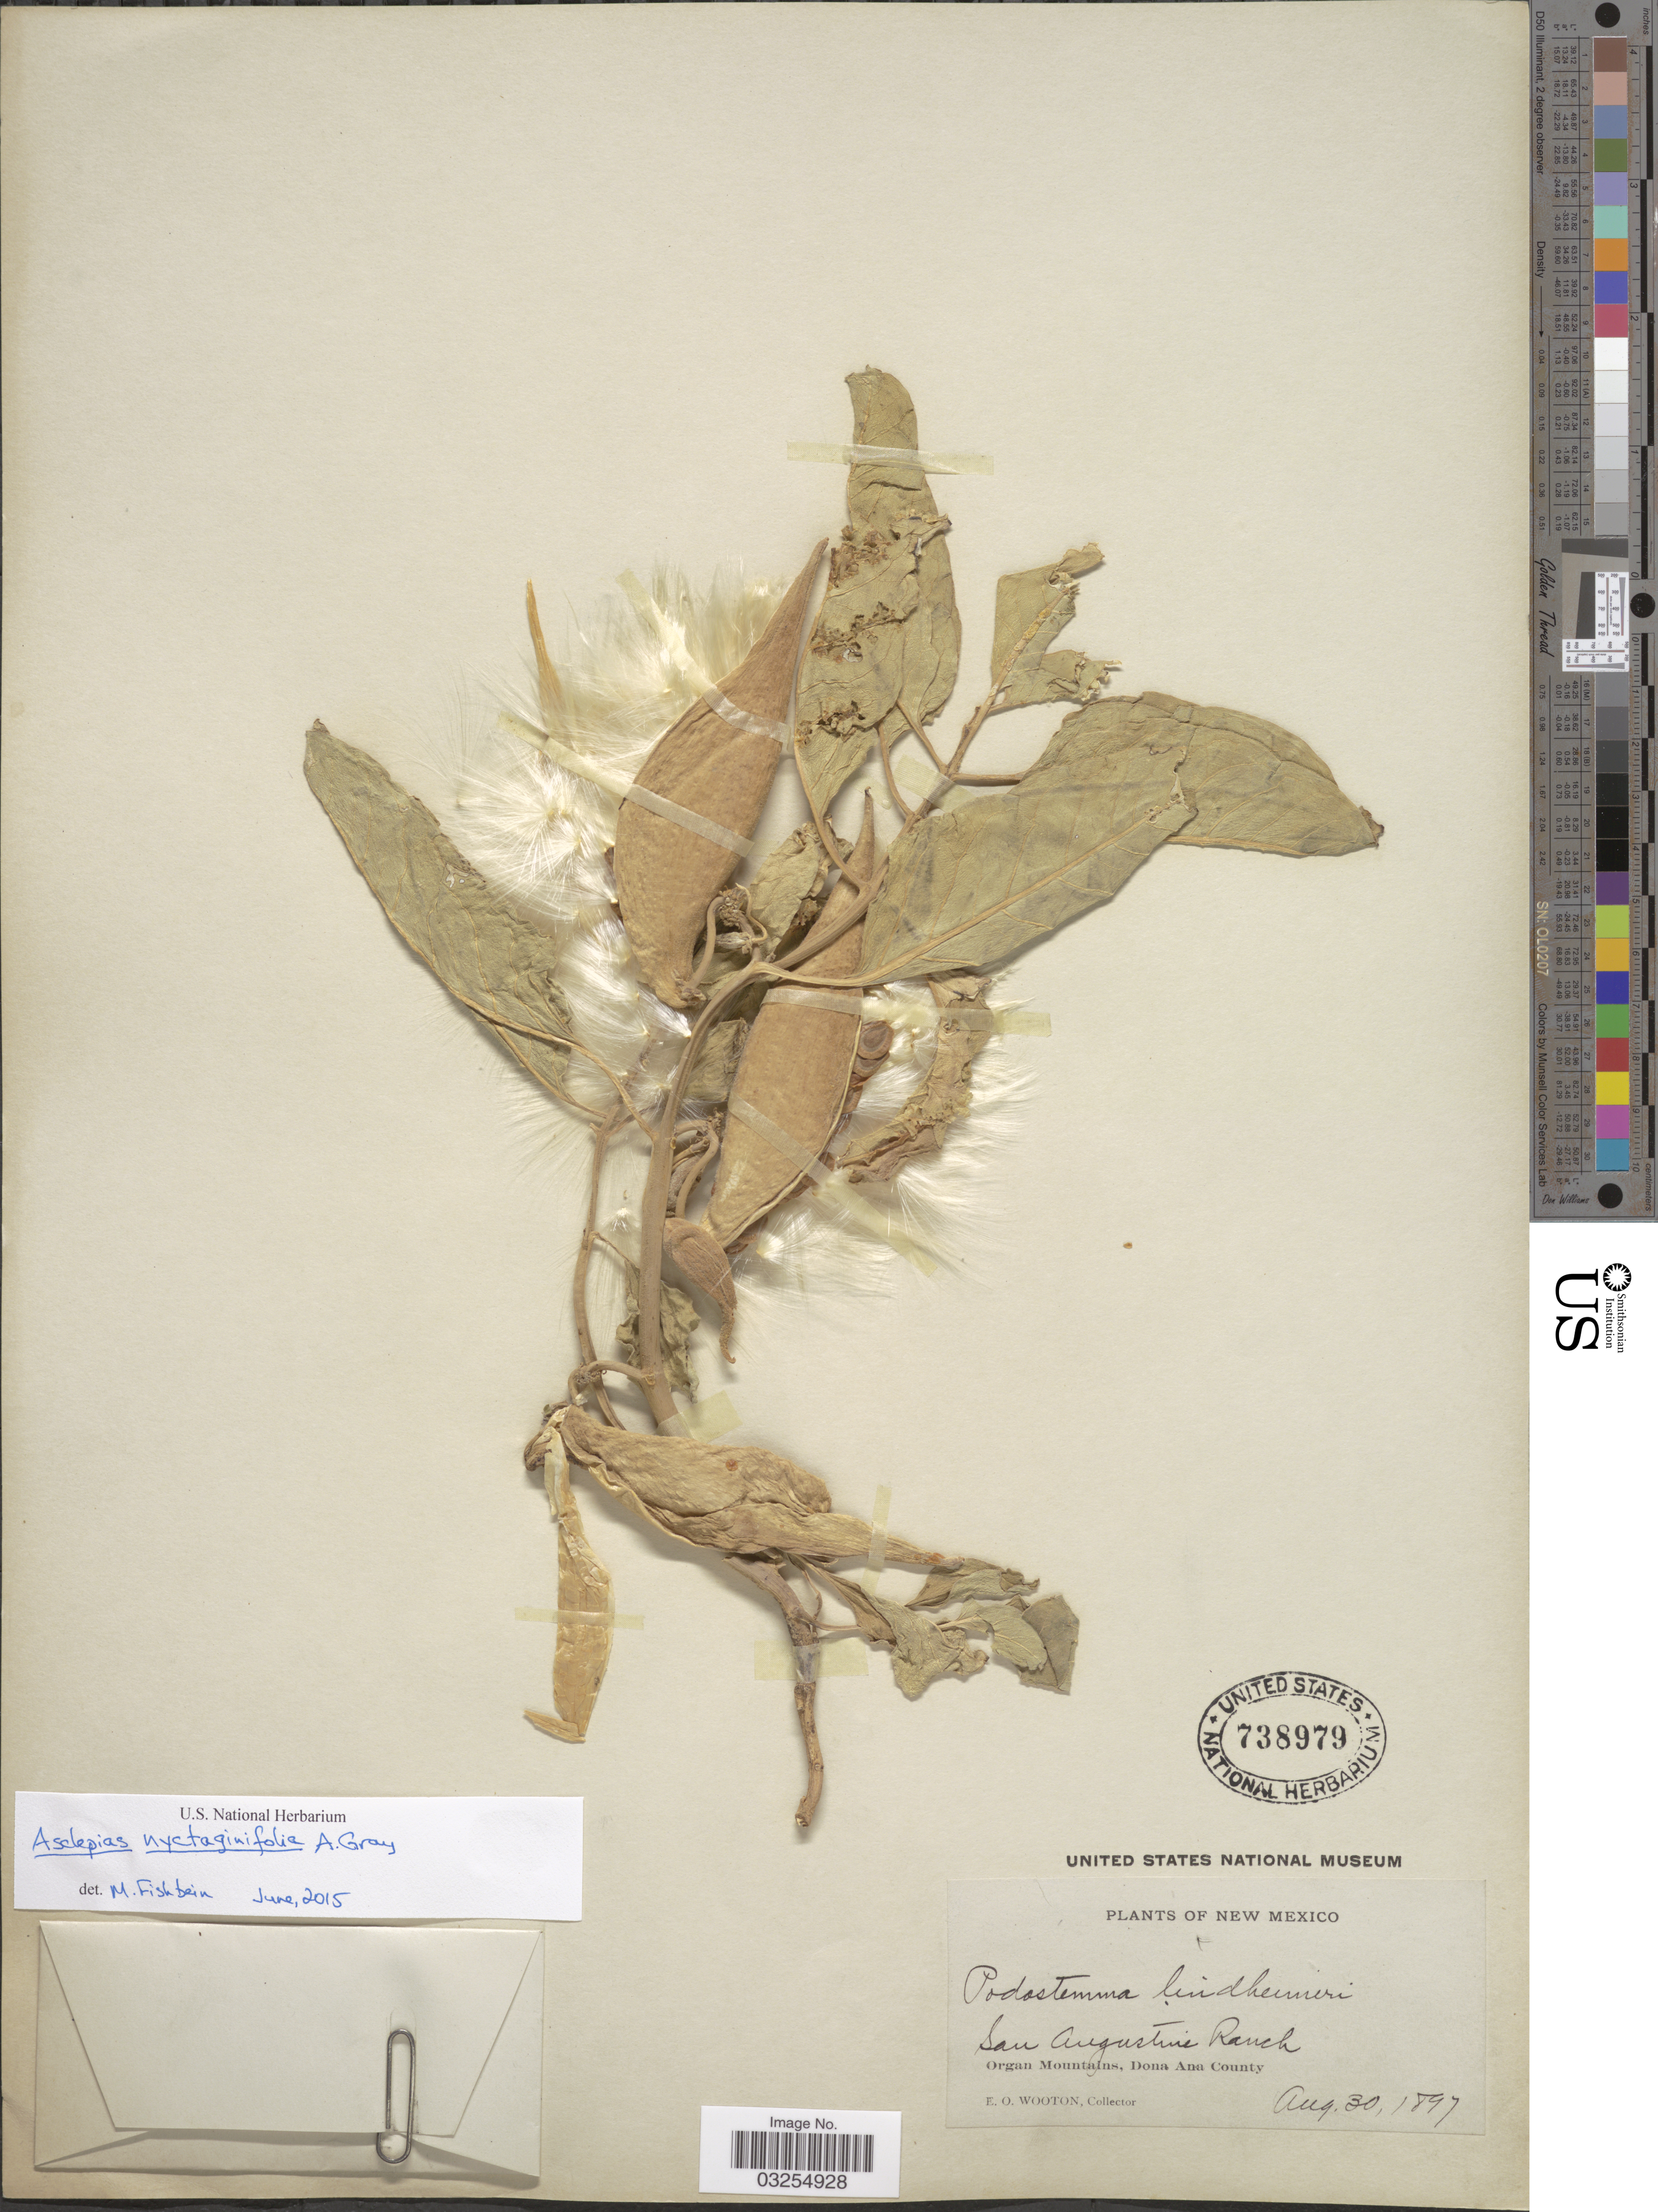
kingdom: Plantae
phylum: Tracheophyta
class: Magnoliopsida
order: Gentianales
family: Apocynaceae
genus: Asclepias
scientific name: Asclepias nyctaginifolia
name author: A. Gray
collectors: E. O. Wooton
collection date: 1897-08-30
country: United States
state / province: New Mexico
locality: San Augustine Ranch. Organ Mountains, Dona Ana County.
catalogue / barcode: US 738979